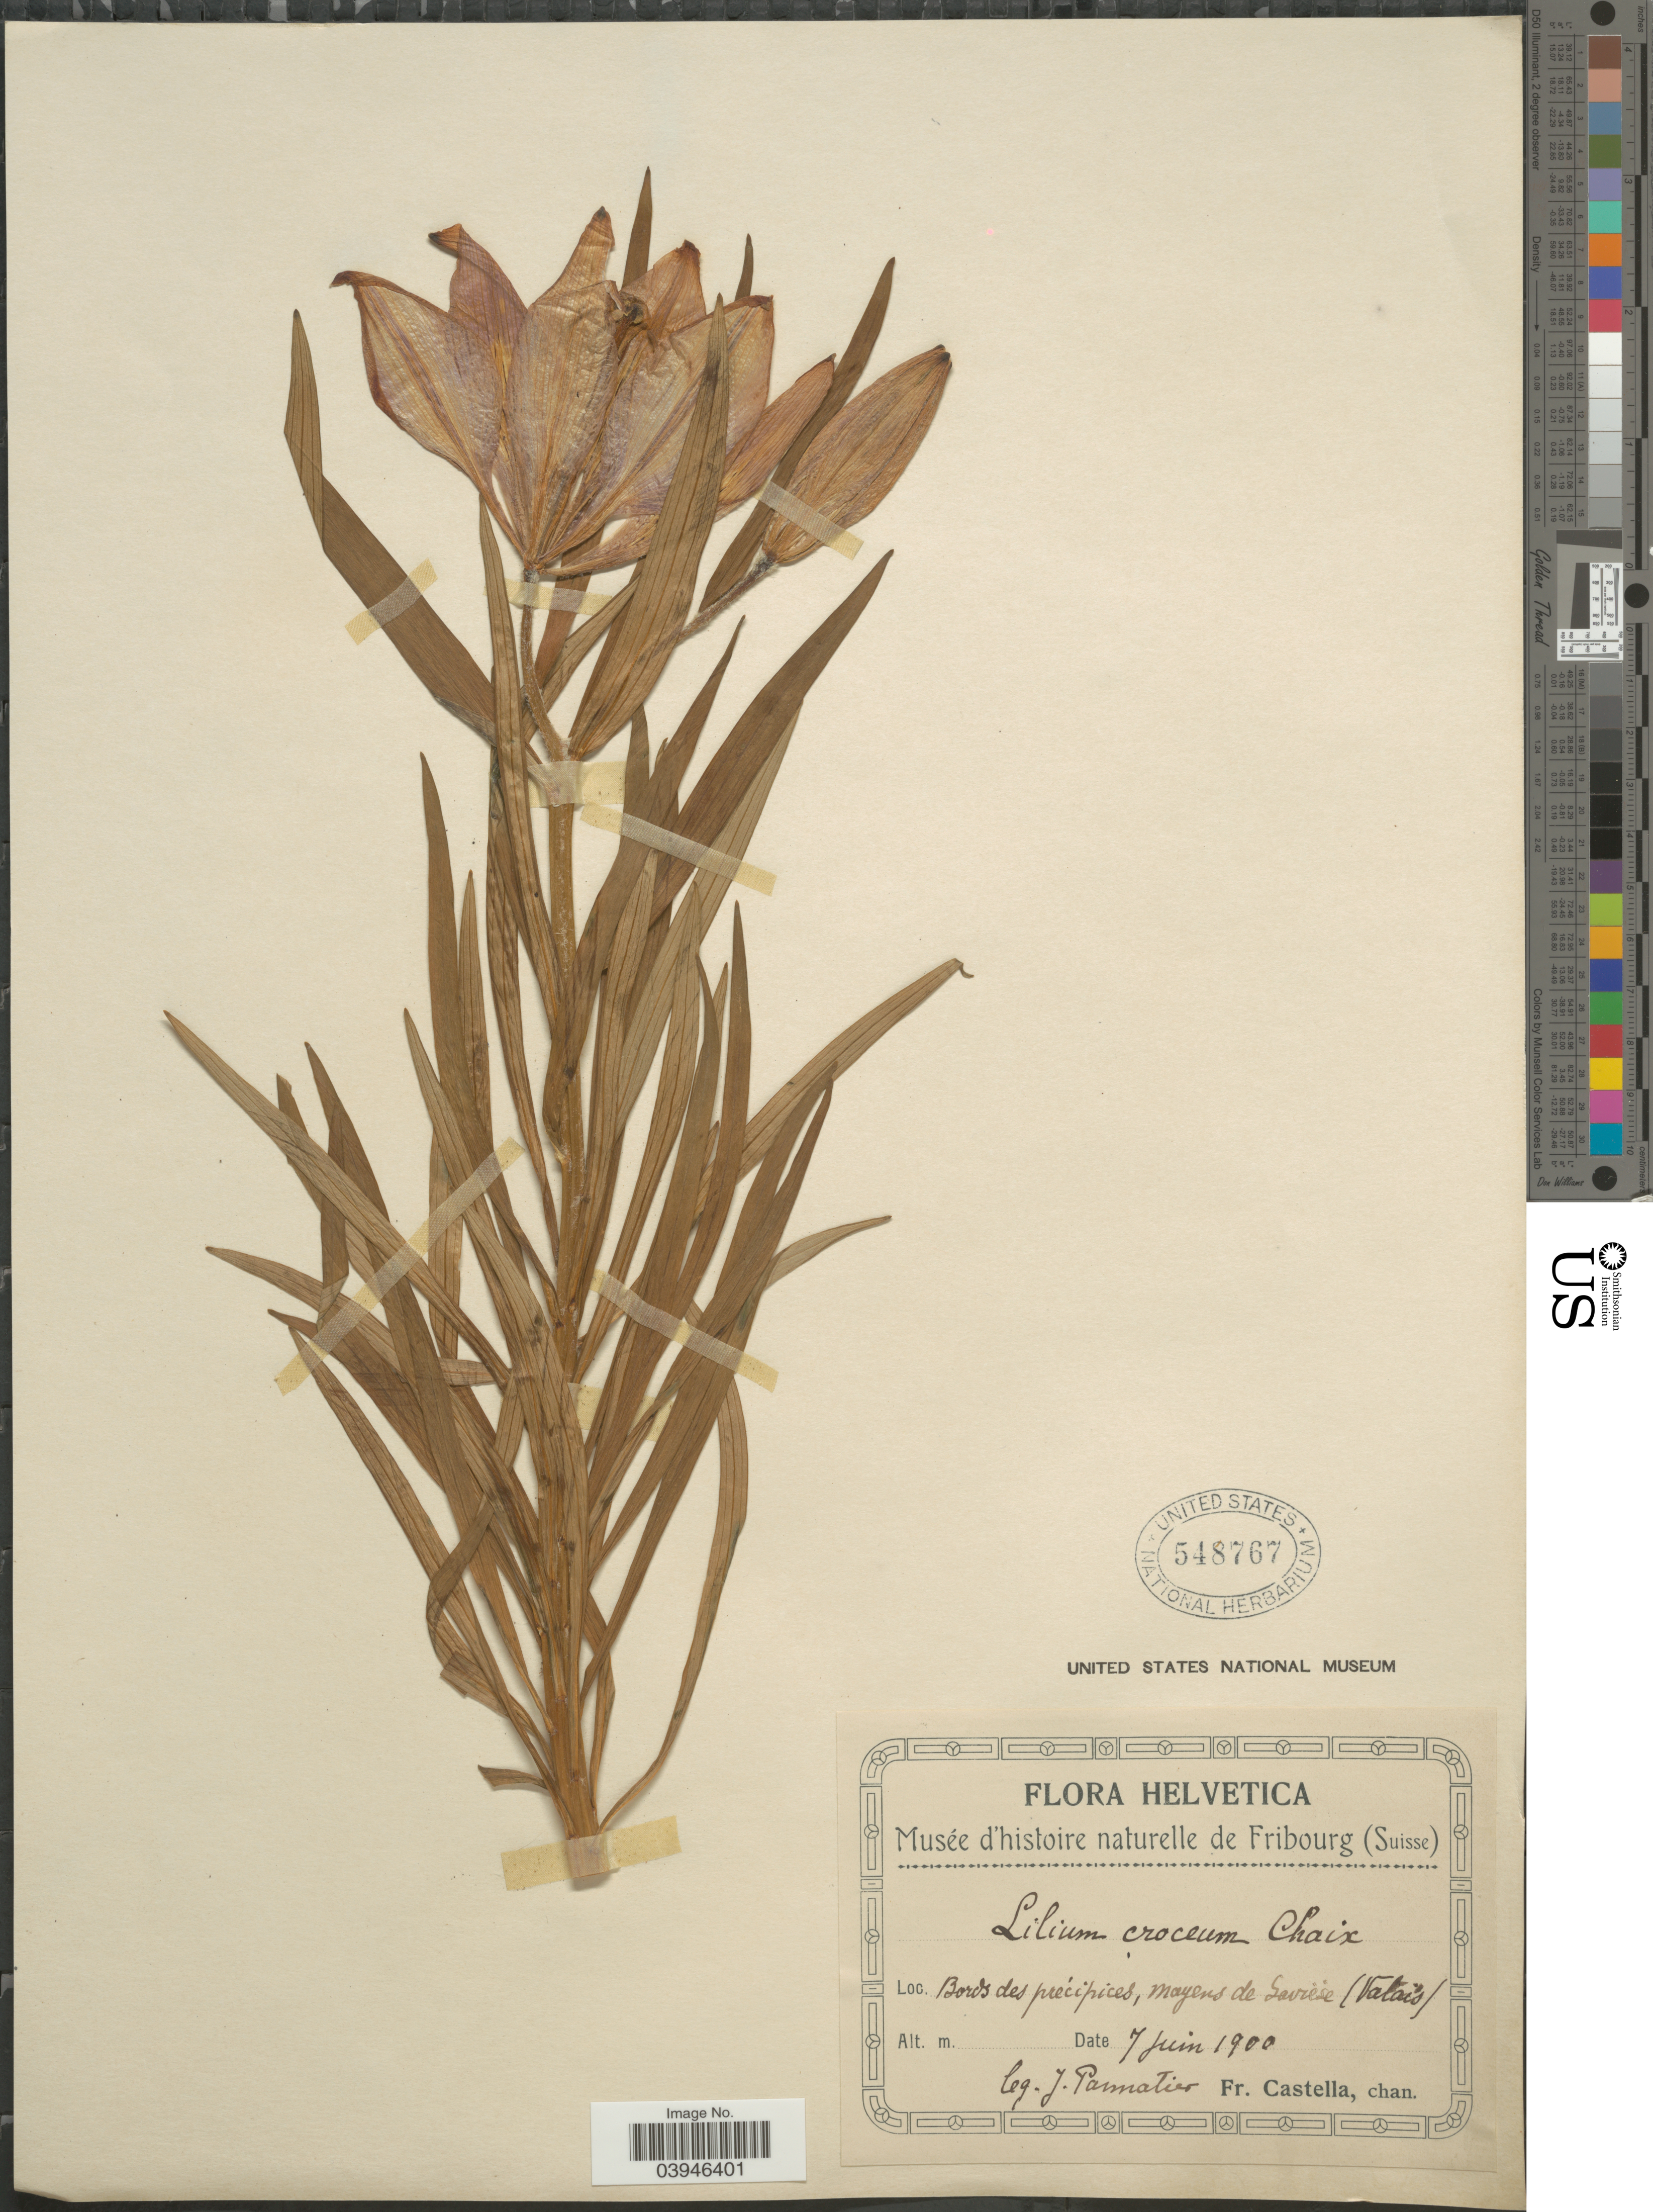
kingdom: Plantae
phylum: Tracheophyta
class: Liliopsida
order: Liliales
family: Liliaceae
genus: Lilium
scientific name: Lilium croceum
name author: Chaix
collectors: J. Pannatier & Fr. Castella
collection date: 1900-06-07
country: Switzerland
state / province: Valais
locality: Helvetica. Bords des précipices, mayens de Saviese (Valaís).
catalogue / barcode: US 548767